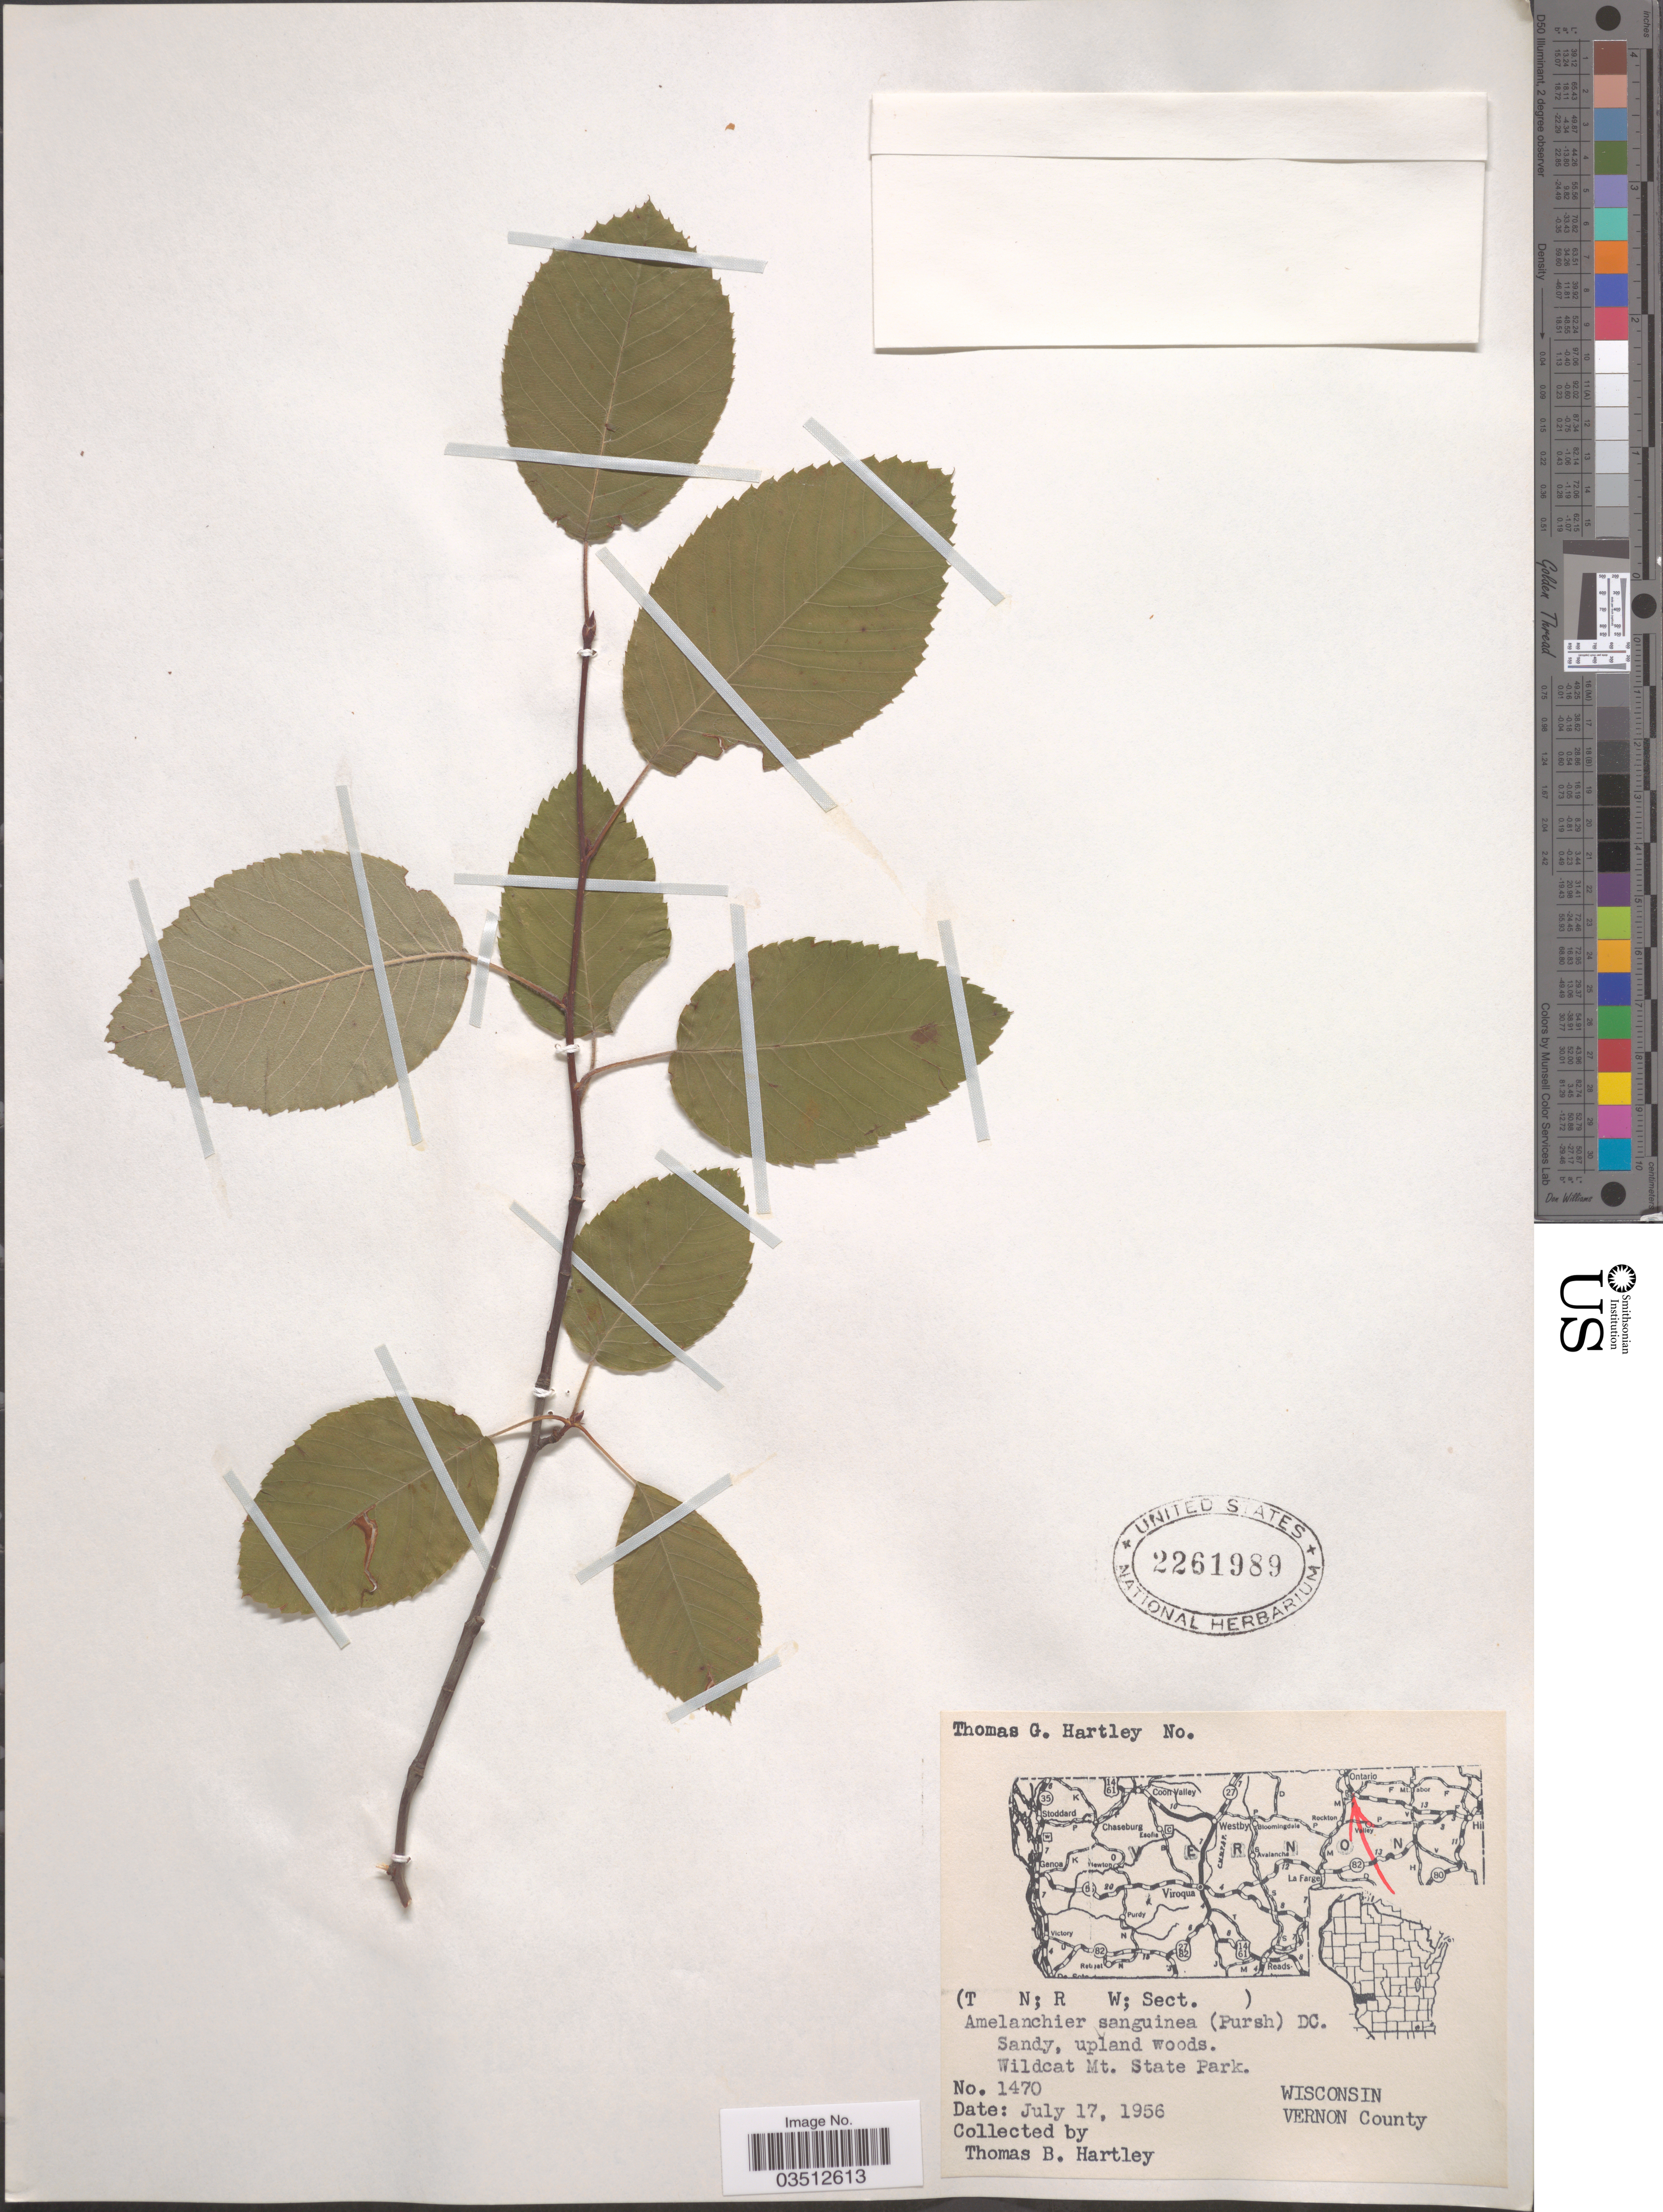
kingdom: Plantae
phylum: Tracheophyta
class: Magnoliopsida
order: Rosales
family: Rosaceae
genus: Amelanchier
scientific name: Amelanchier sanguinea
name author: (Pursh) DC.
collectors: T. Hartley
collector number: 1470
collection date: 1956-07-17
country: United States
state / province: Wisconsin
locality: Wildcat Mt. State Park. Vernon County.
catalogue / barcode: US 2261989